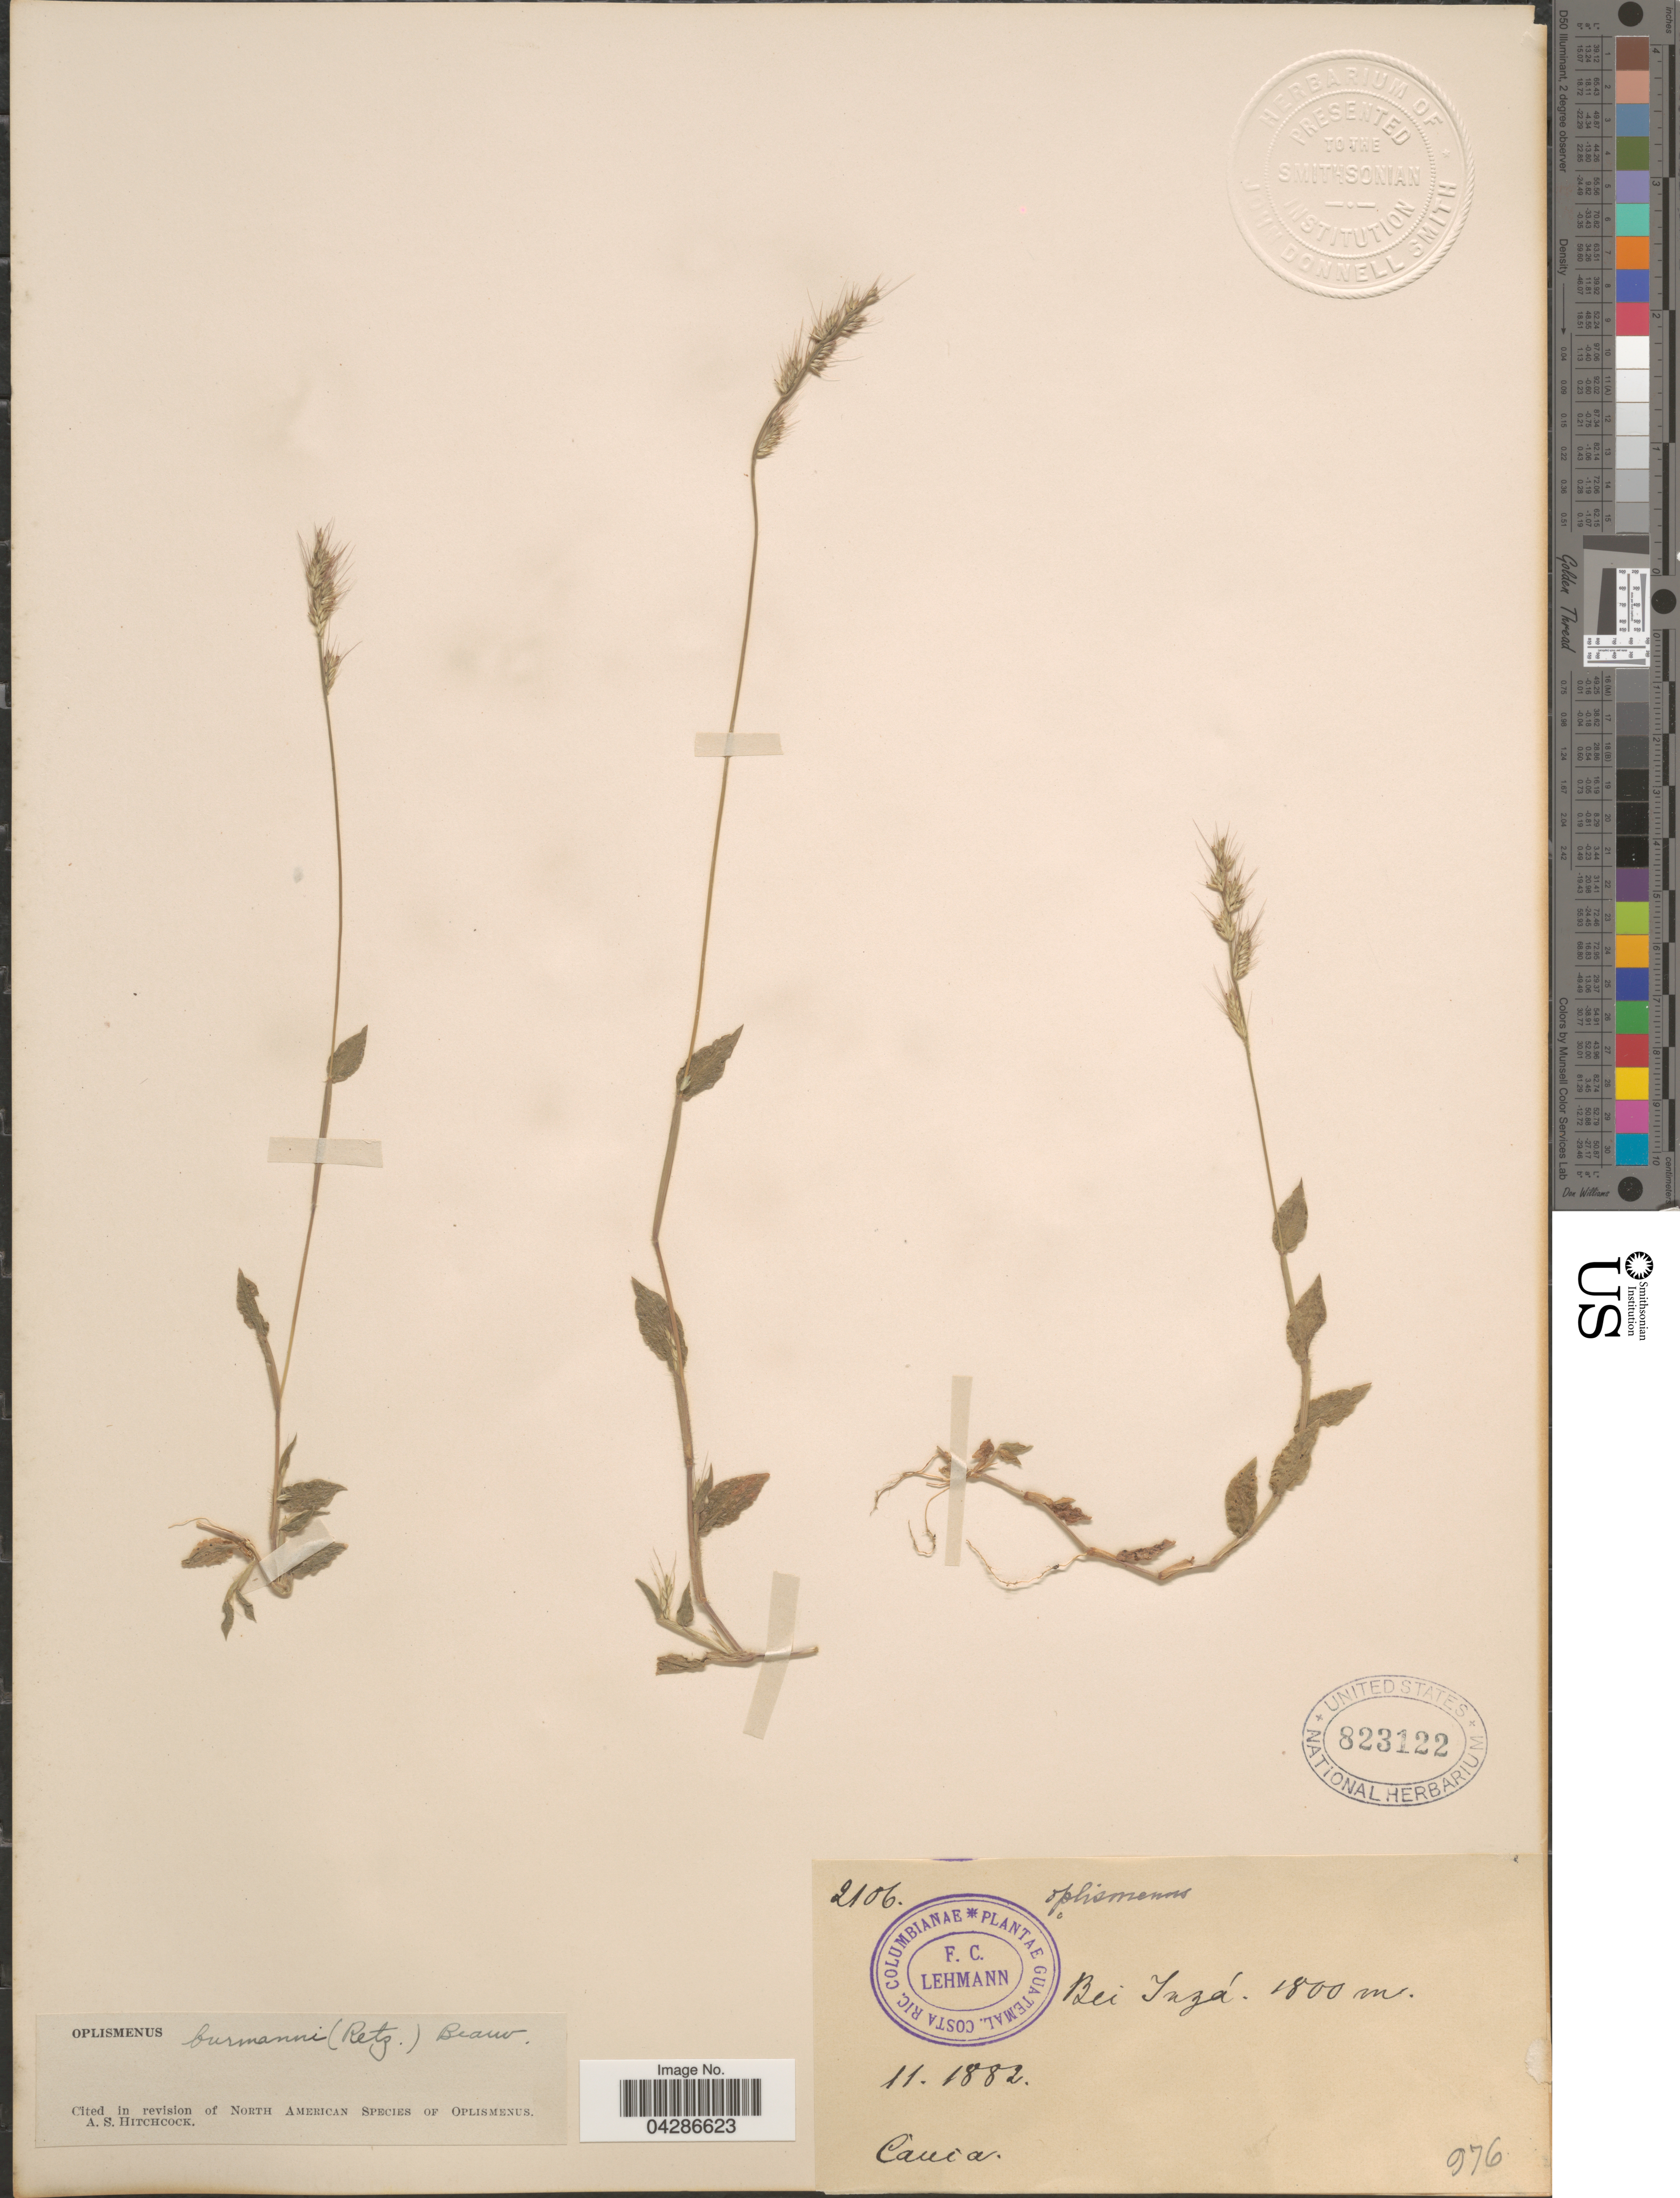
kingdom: Plantae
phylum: Tracheophyta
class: Liliopsida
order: Poales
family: Poaceae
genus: Oplismenus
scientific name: Oplismenus burmannii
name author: (Retz.) P. Beauv.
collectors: F. C. Lehmann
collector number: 2106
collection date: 1882-11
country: Colombia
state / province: Cauca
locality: Bei Inzá.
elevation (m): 1800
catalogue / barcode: US 823122